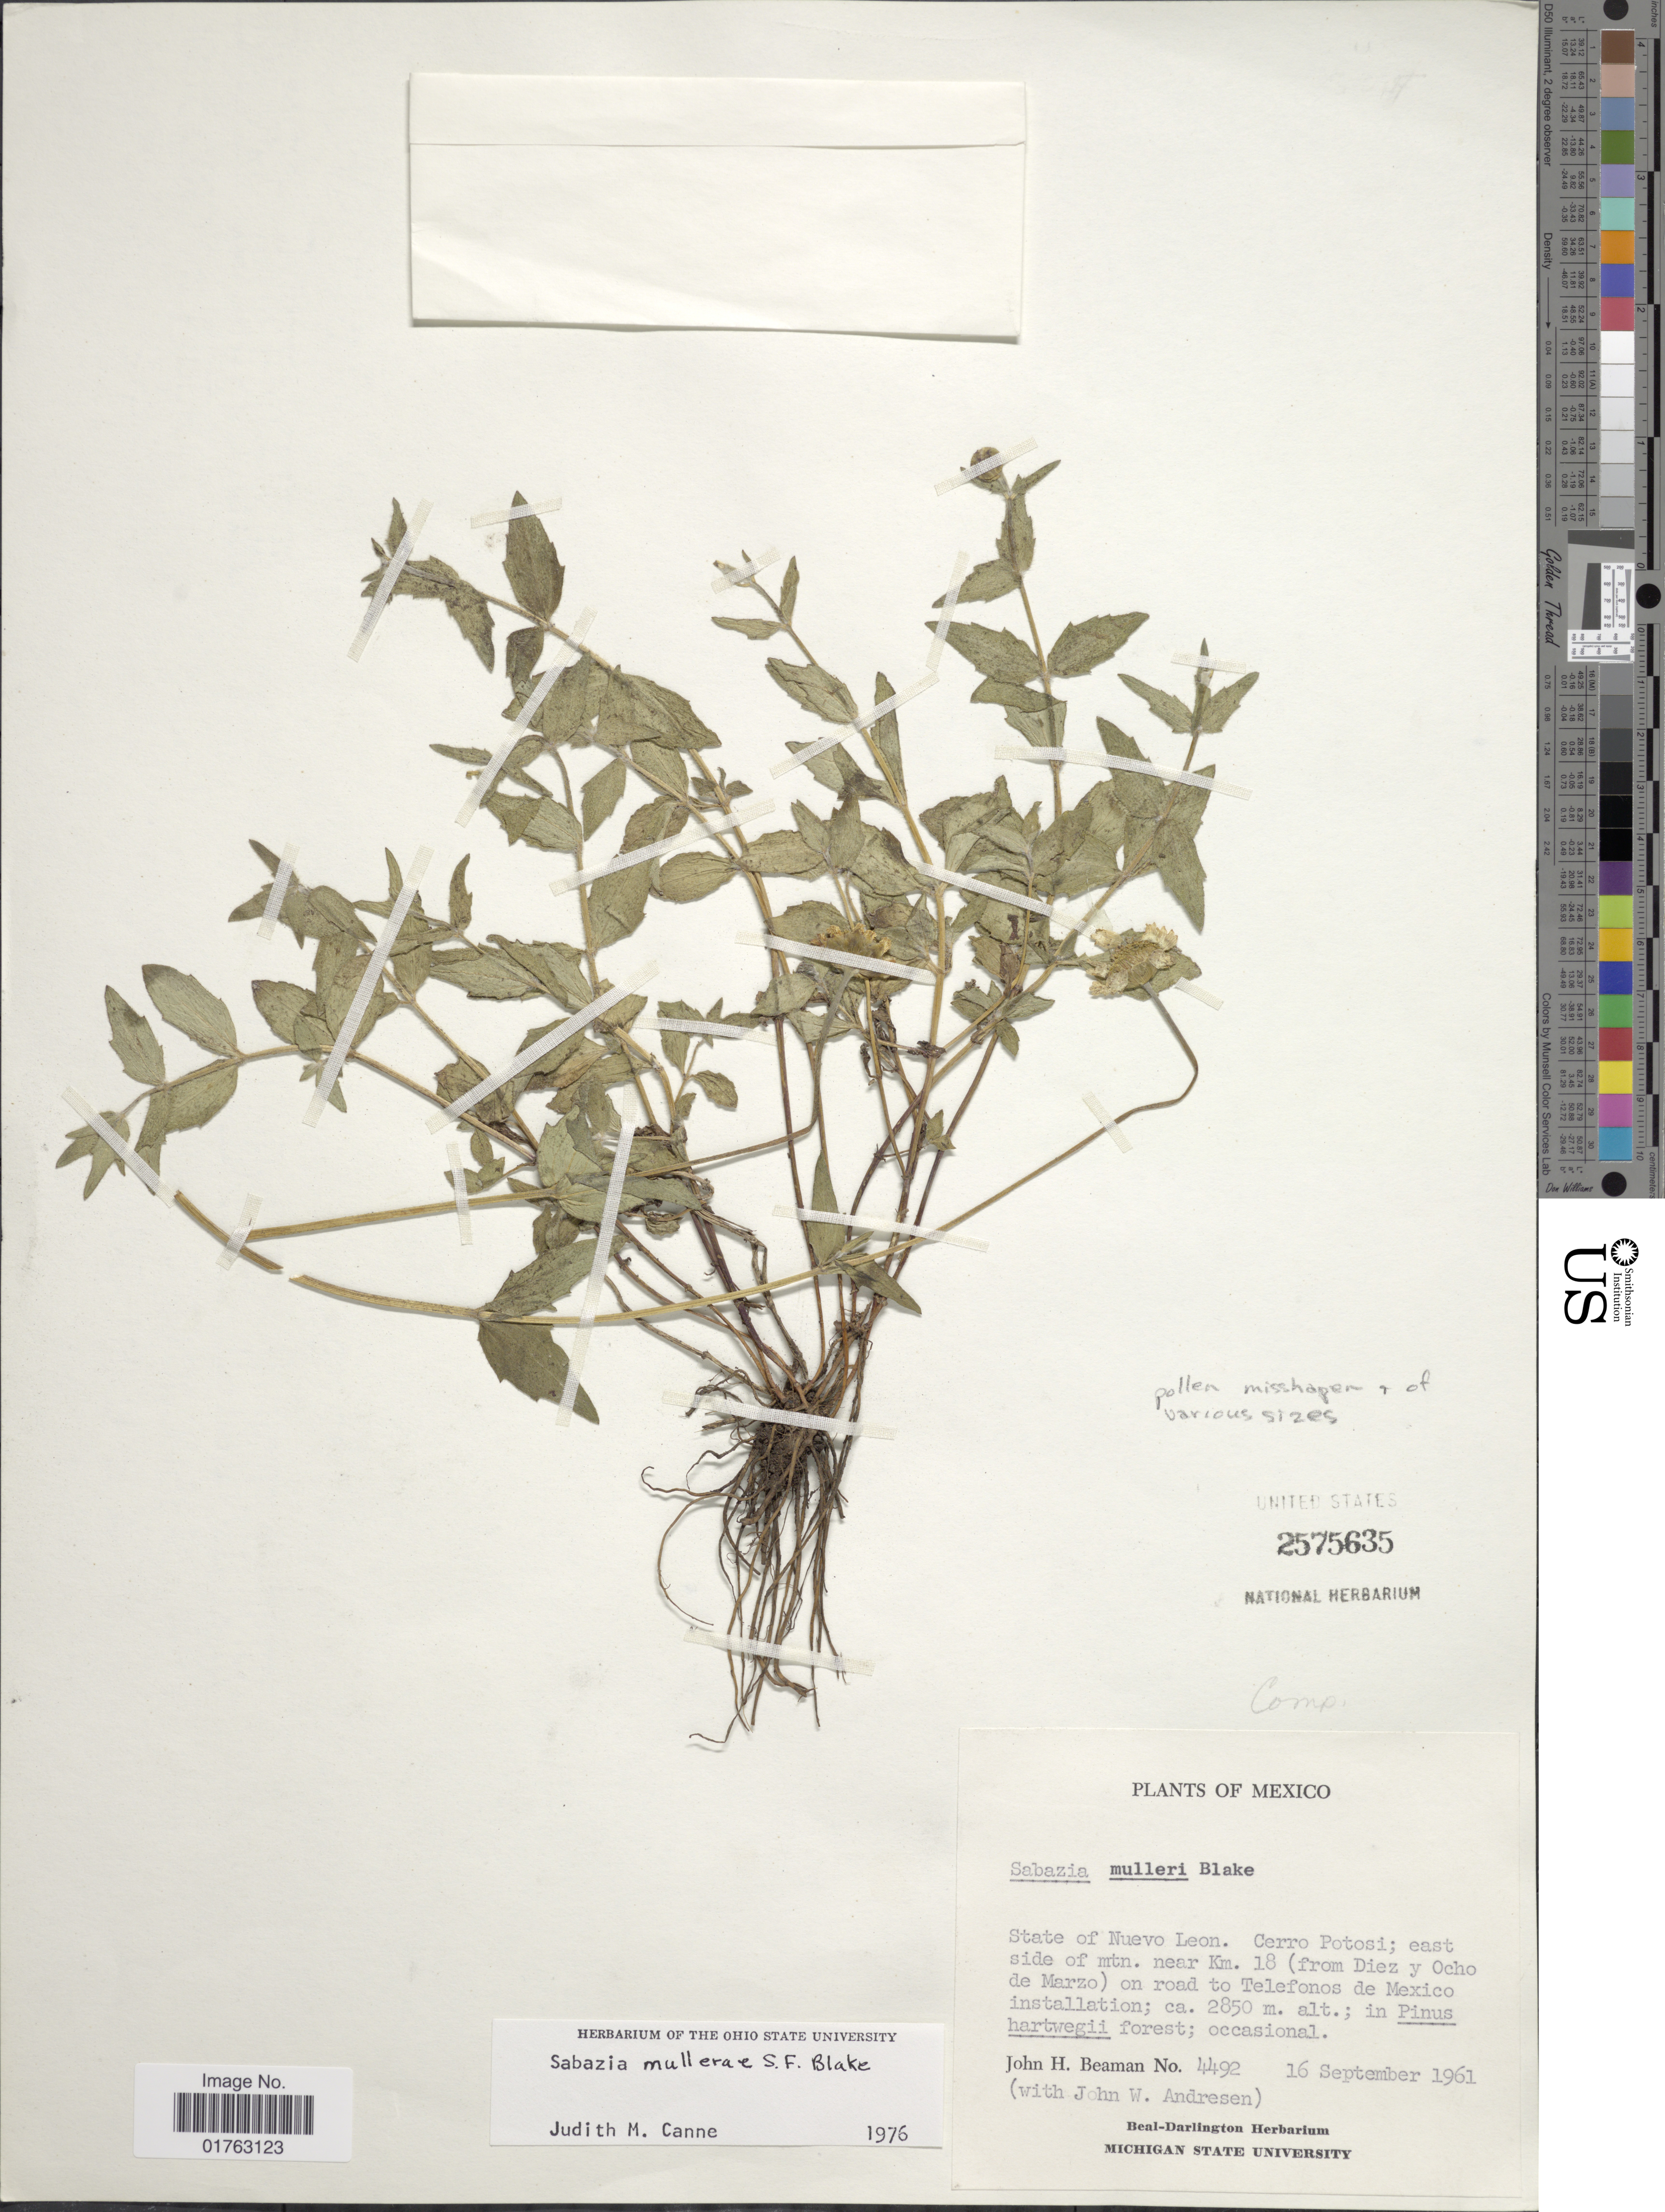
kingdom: Plantae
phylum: Tracheophyta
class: Magnoliopsida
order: Asterales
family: Asteraceae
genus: Sabazia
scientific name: Sabazia mullerae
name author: S.F. Blake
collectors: J. H. Beaman & J. Andersen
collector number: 4492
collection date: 1961-09-16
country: Mexico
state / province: Nuevo León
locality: Cerro Potosi; east side of mtn. near Km. 18 (from Diez y Ocho de Marzo) on road to Telefonos de Mexico installation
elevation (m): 2850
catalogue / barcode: US 2575635